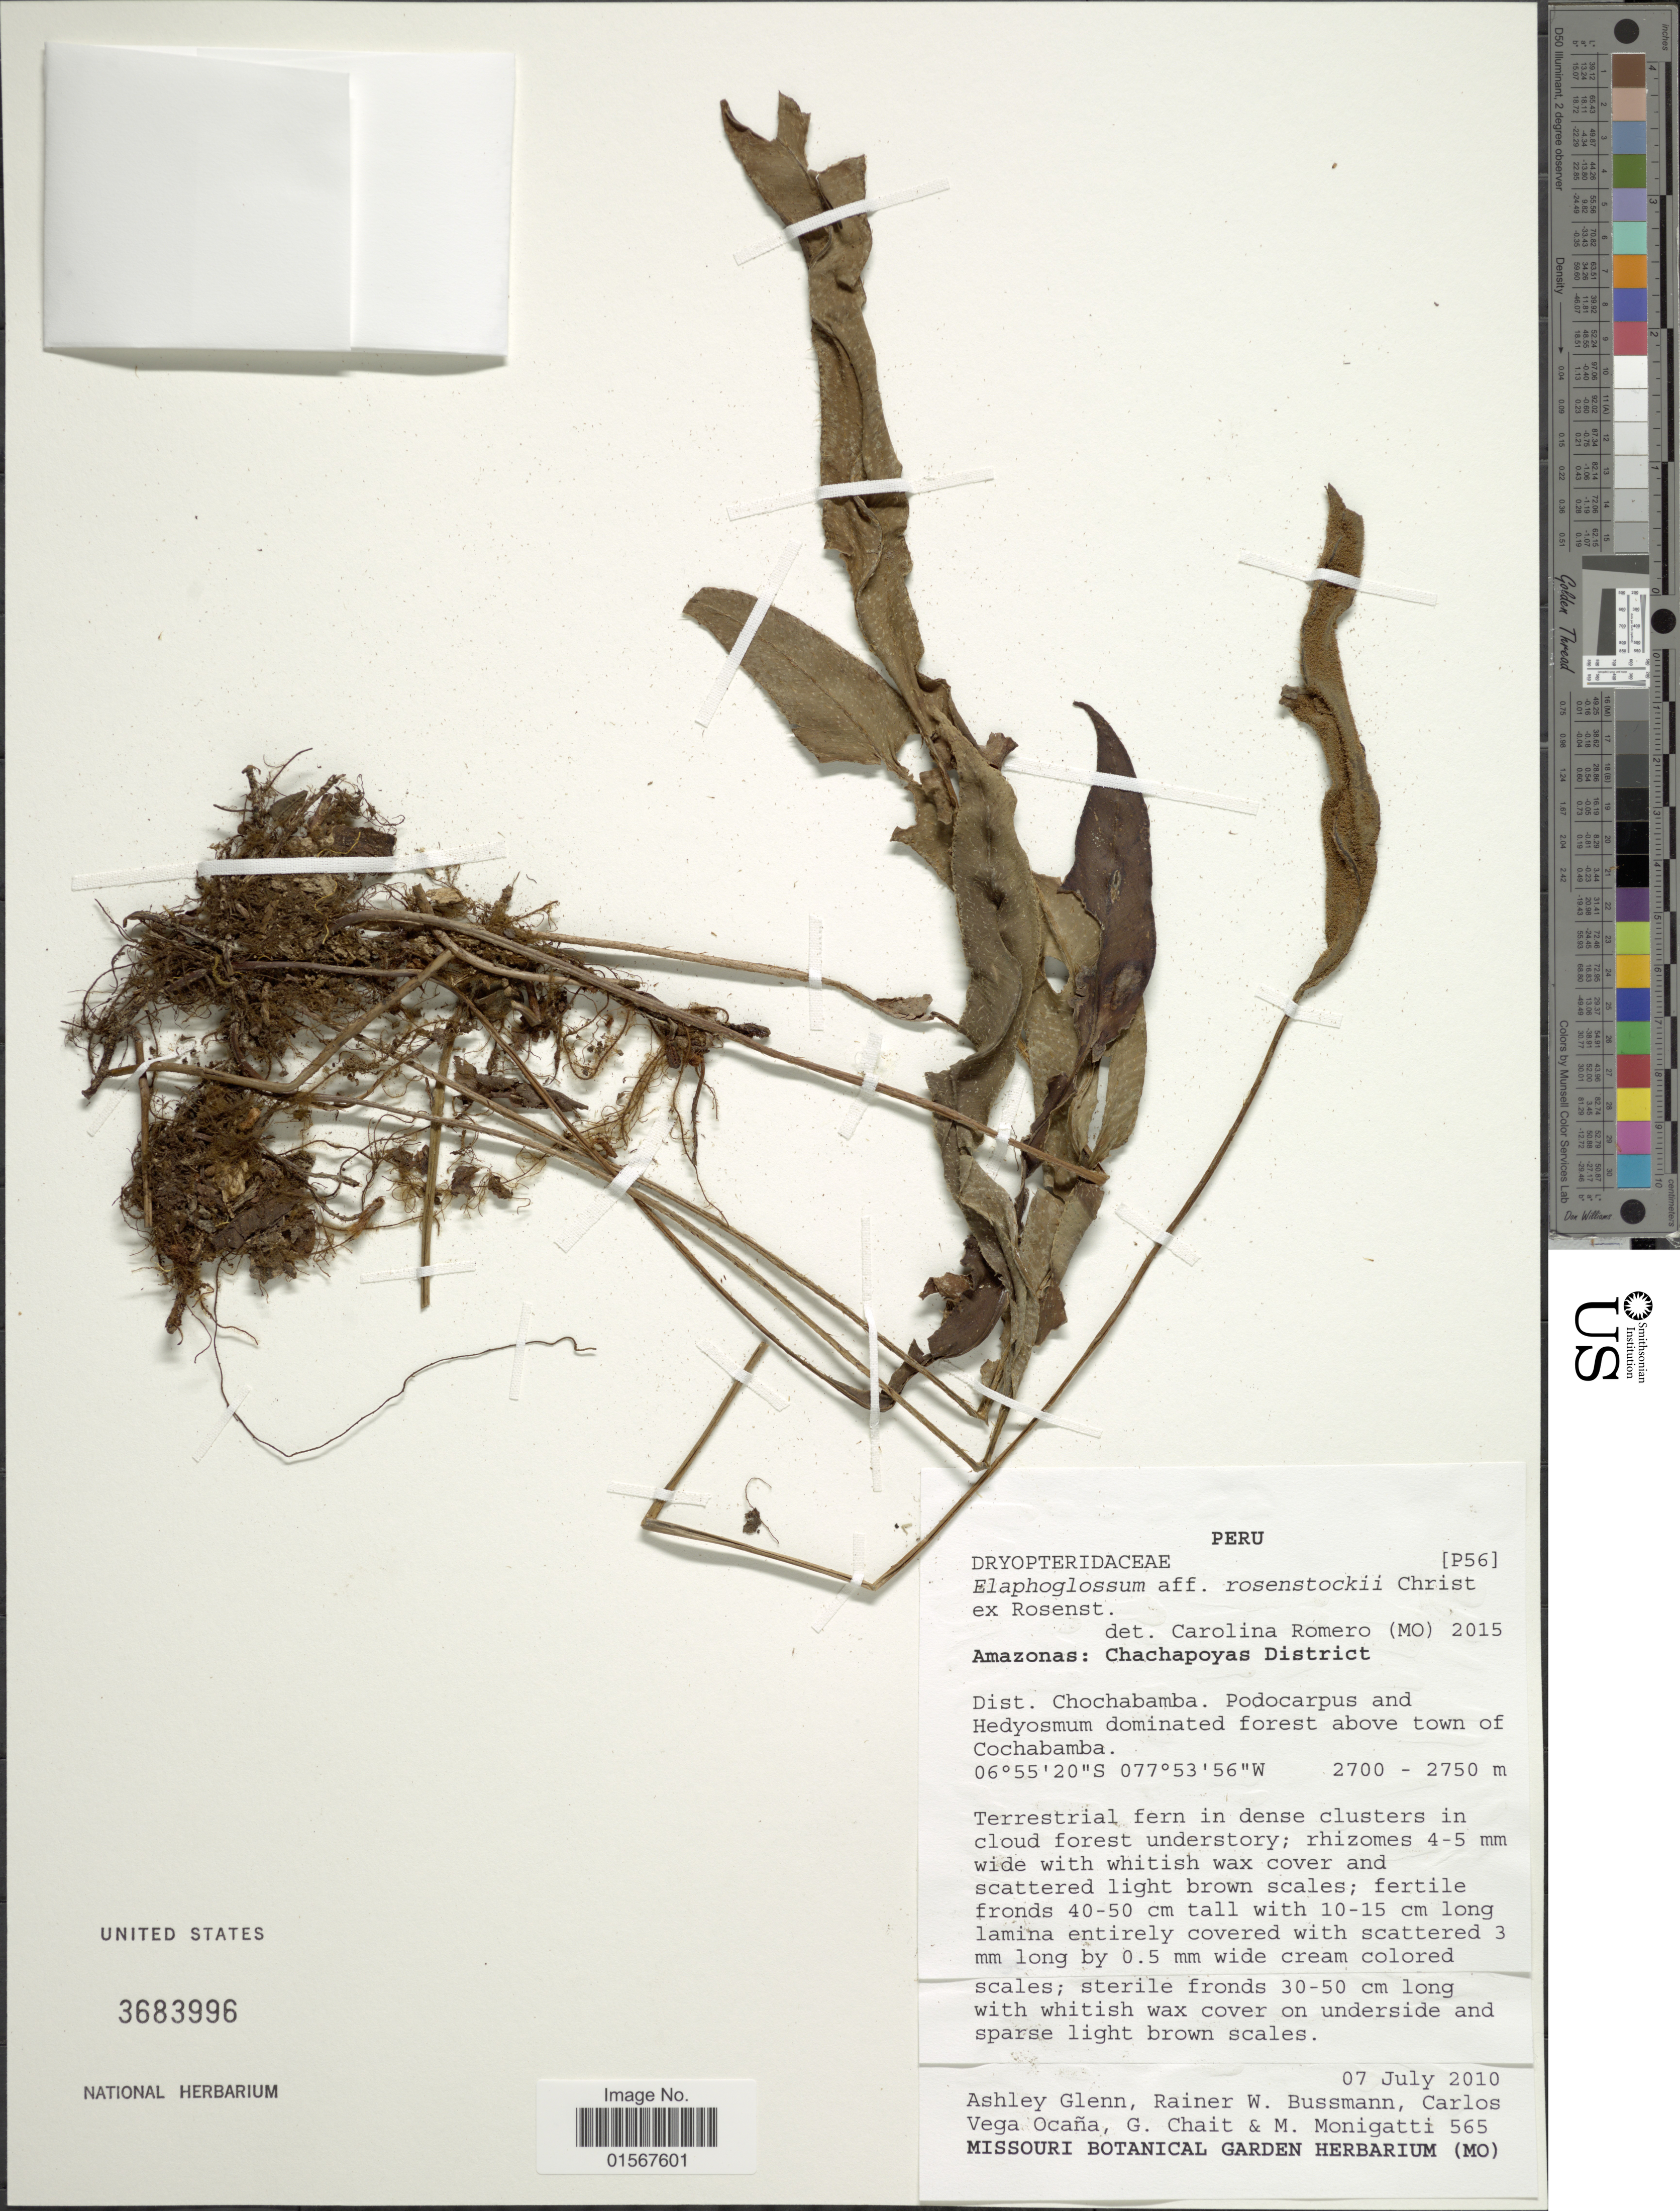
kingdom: Plantae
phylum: Tracheophyta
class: Polypodiopsida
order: Polypodiales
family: Dryopteridaceae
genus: Elaphoglossum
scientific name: Elaphoglossum rosenstockii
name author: Christ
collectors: A. Glenn, R. W. Bussmann, C. Vega Ocaña, G. Chait & M. Monigatti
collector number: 565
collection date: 2010-07-07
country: Peru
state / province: Amazonas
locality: Amazonas: Chachapoyas District, Dist. Cochabamba, Podocarpus and Hedyosmum dominated forest above town of Cochabamba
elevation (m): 2700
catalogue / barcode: US 3683996